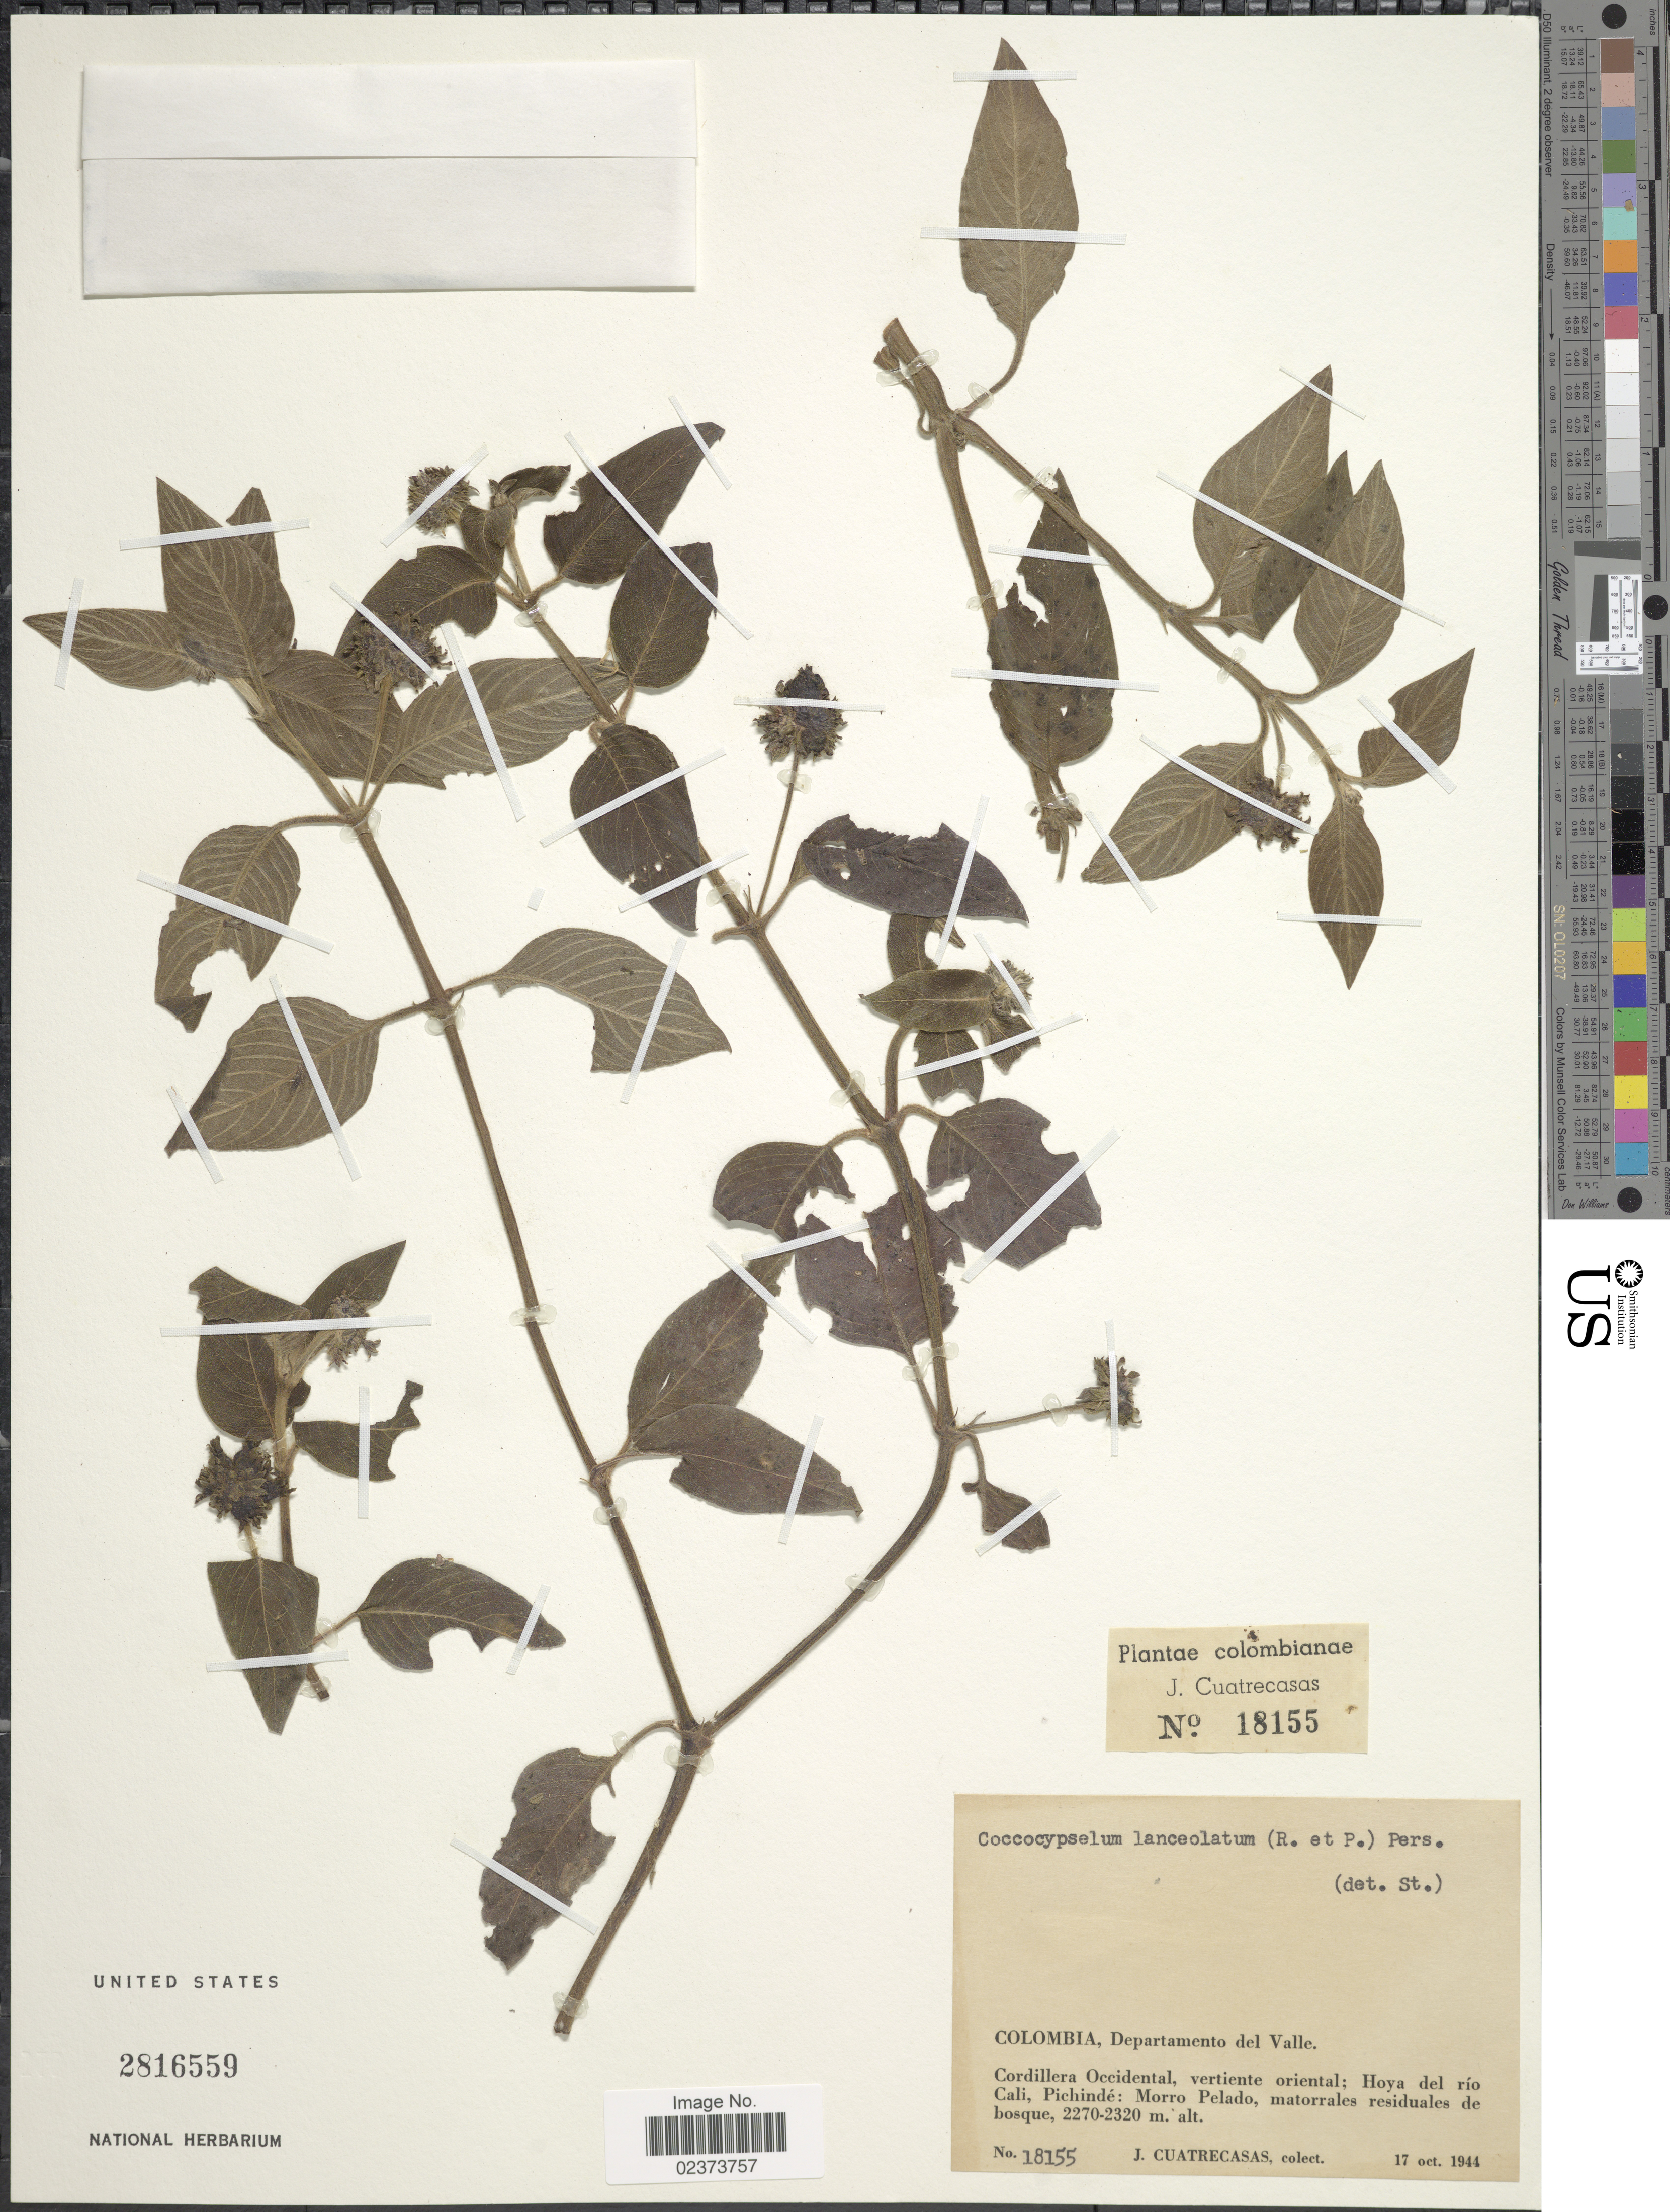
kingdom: Plantae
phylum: Tracheophyta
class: Magnoliopsida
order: Gentianales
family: Rubiaceae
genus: Coccocypselum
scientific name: Coccocypselum lanceolatum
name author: (Ruiz & Pav.) Pers.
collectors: J. Cuatrecasas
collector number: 18155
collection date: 1944-10-17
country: Colombia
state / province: Valle del Cauca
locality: Departamento del Valle, Cordillera Occidental, vertiente oriental: Hoya del rio Cali, Pichinde: Morro Pelado, matorrales residuales de bosque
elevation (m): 2270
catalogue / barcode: US 2816559